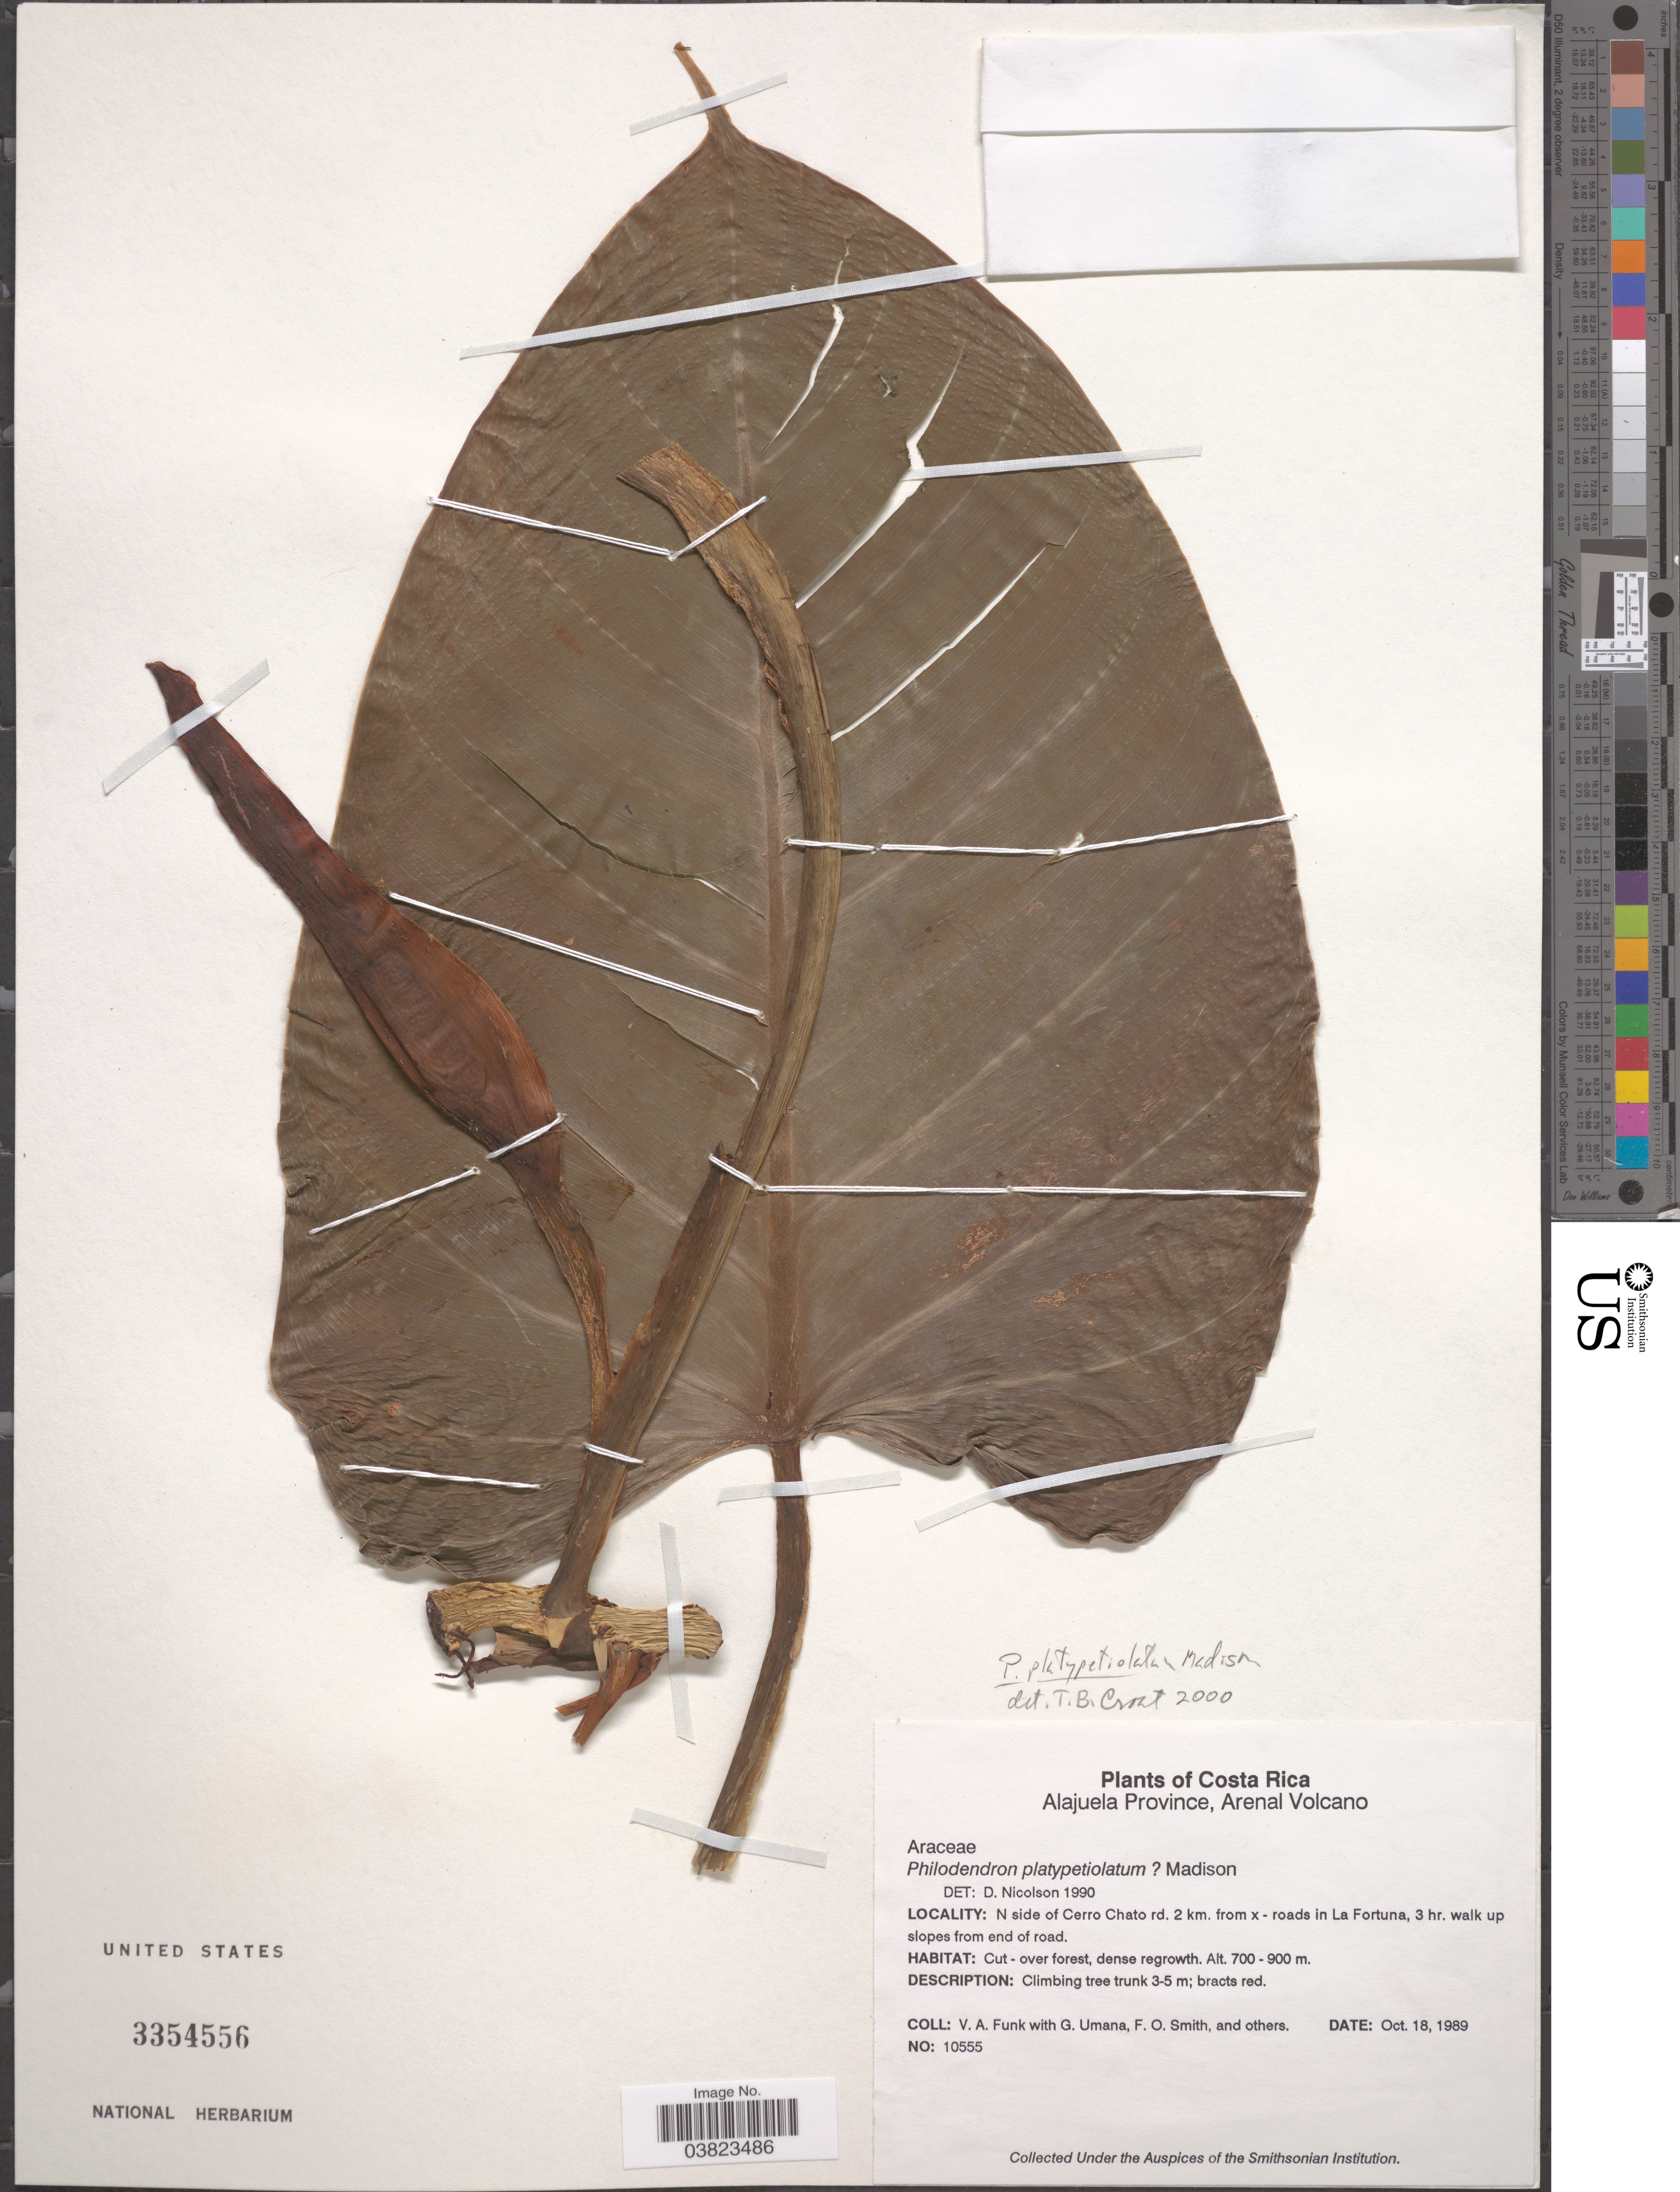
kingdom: Plantae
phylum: Tracheophyta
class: Liliopsida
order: Alismatales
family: Araceae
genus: Philodendron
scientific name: Philodendron platypetiolatum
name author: Madison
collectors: V. Funk, G. Umana, F. Smith & et al.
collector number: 10555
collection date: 1989-10-18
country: Costa Rica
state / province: Alajuela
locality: Arenal Volcano. N side of Cerro Chato rd. 2 km. from [Foreign script] - roads in La Fortuna, 3 hr. walk up slopes from end of road.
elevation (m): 700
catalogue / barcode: US 3354556